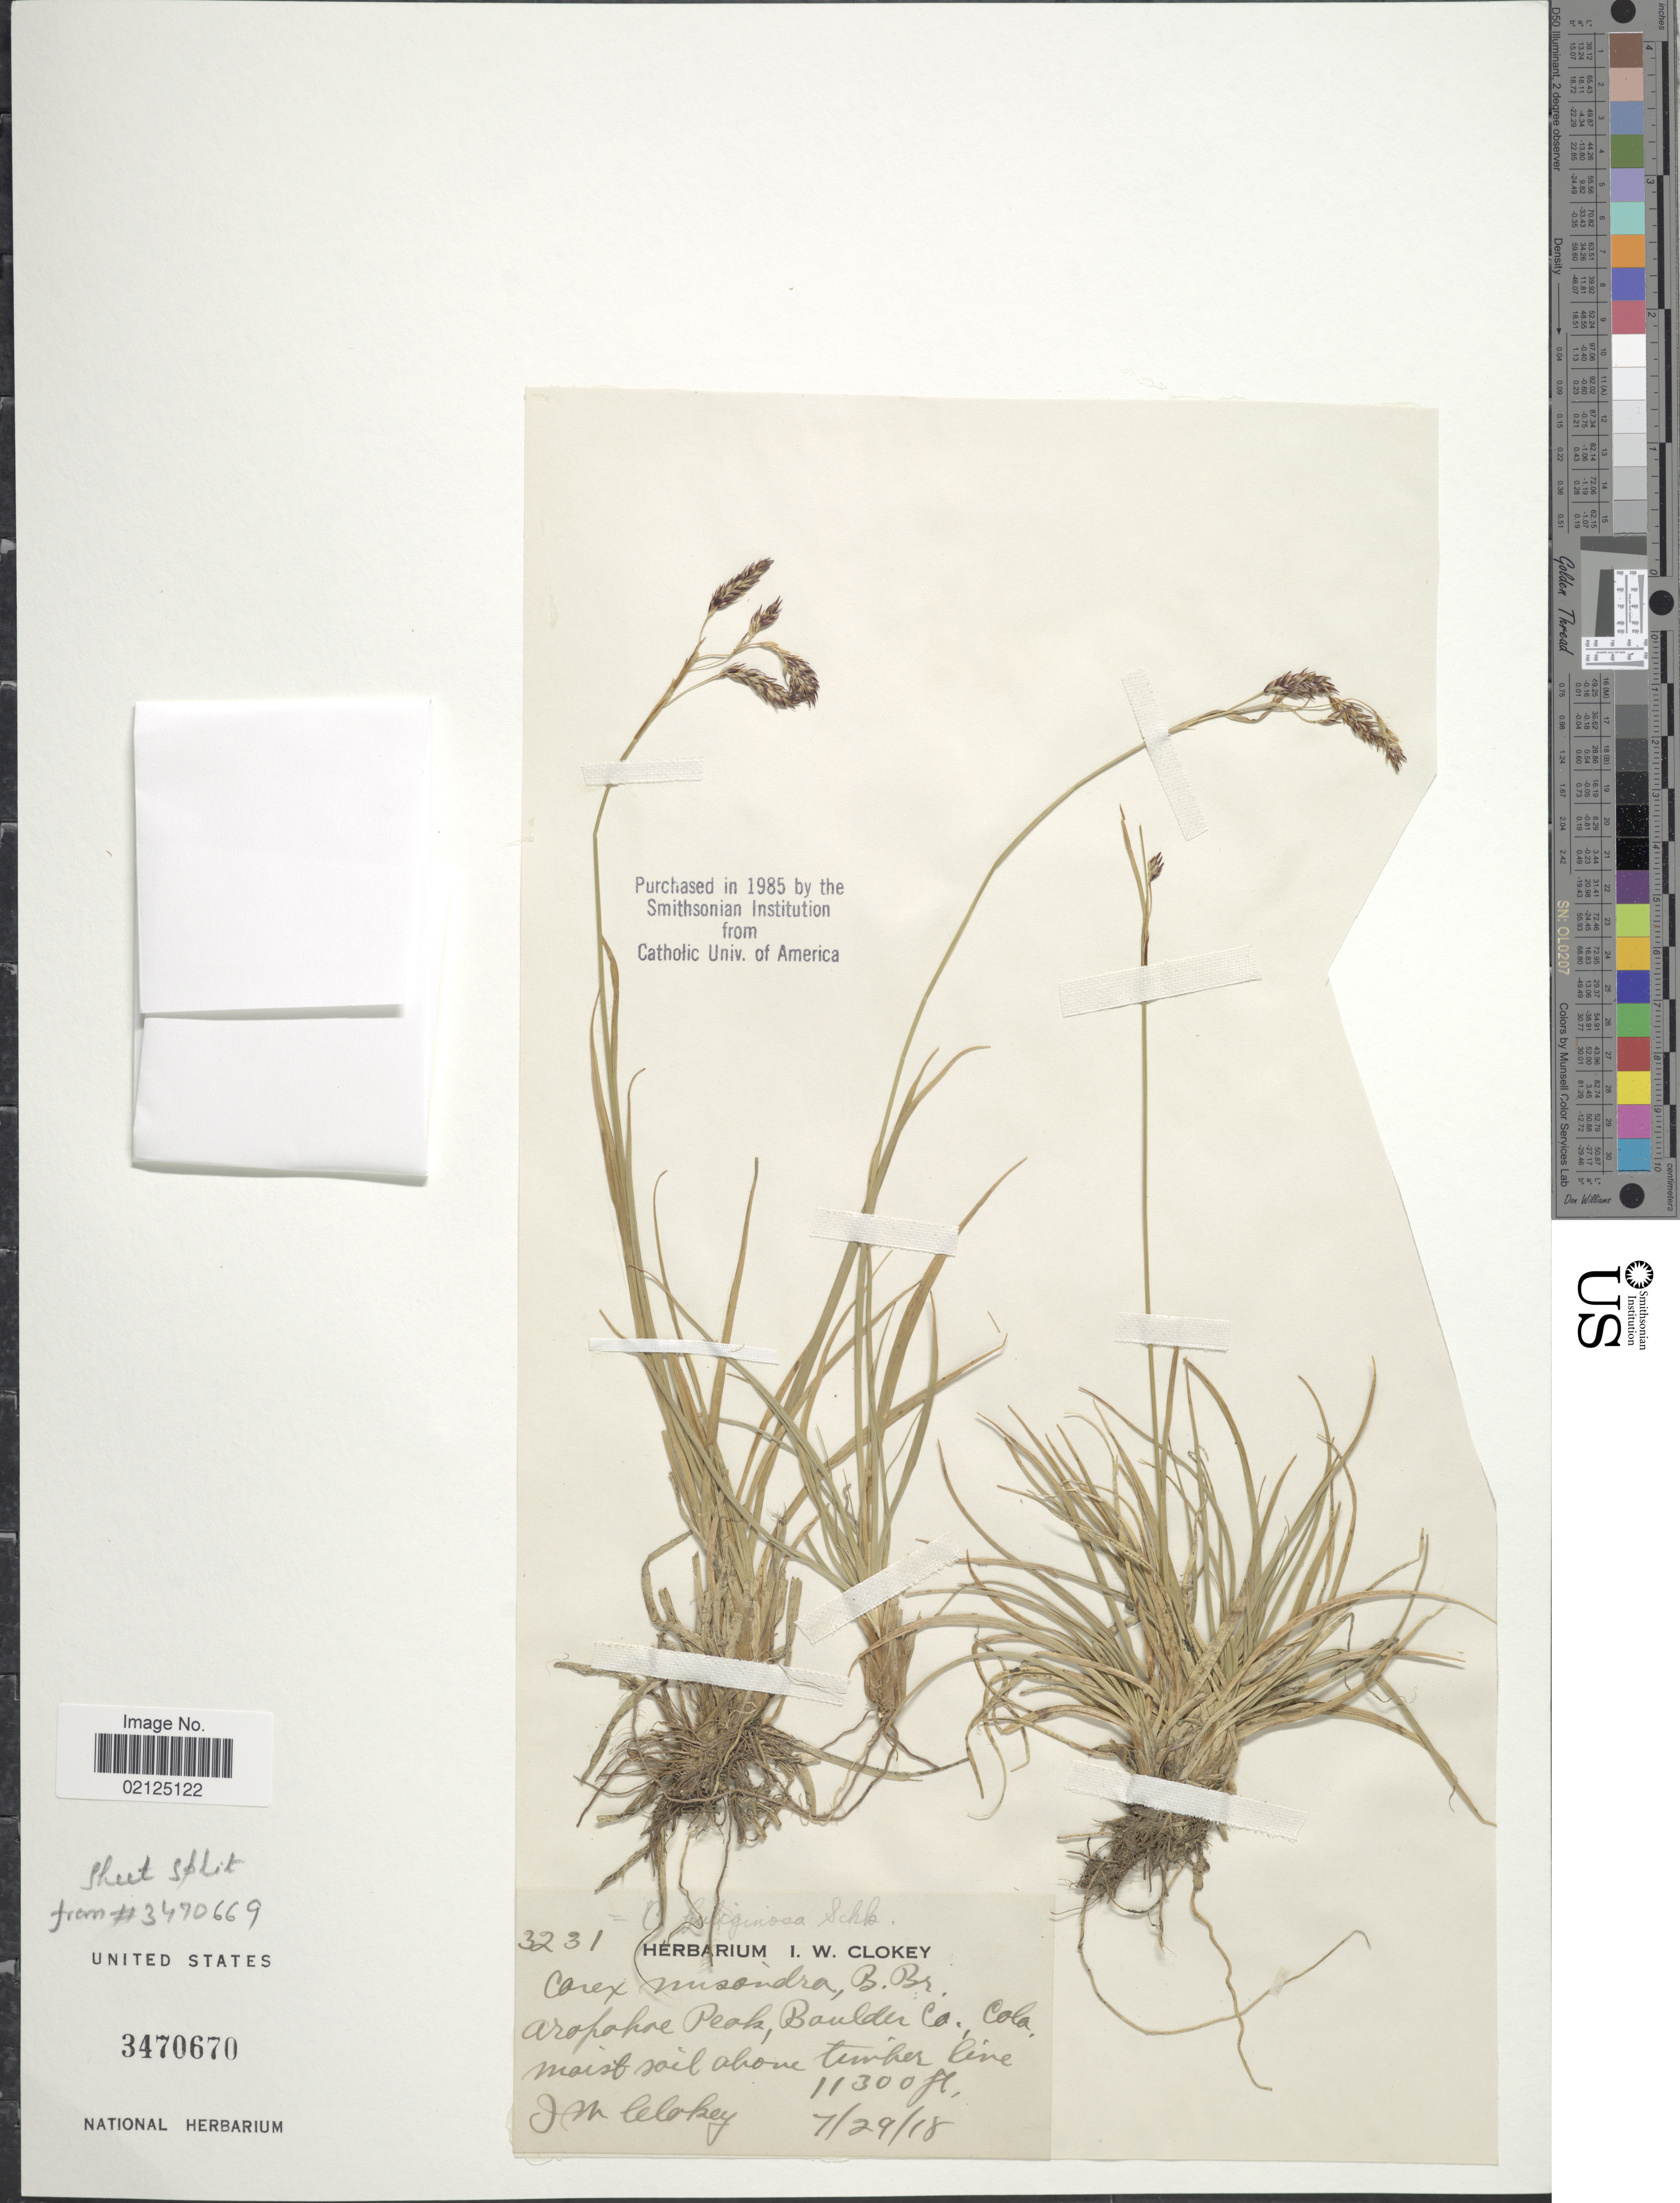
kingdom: Plantae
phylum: Tracheophyta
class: Liliopsida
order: Poales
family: Cyperaceae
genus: Carex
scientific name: Carex fuliginosa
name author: Schkuhr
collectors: I. W. Clokey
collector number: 3231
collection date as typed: Transcribed d/m/y: 29/7/18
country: United States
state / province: Colorado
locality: Aropohoe Peak, Boulder Co., moist soil above timber line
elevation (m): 3444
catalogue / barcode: US 3470670